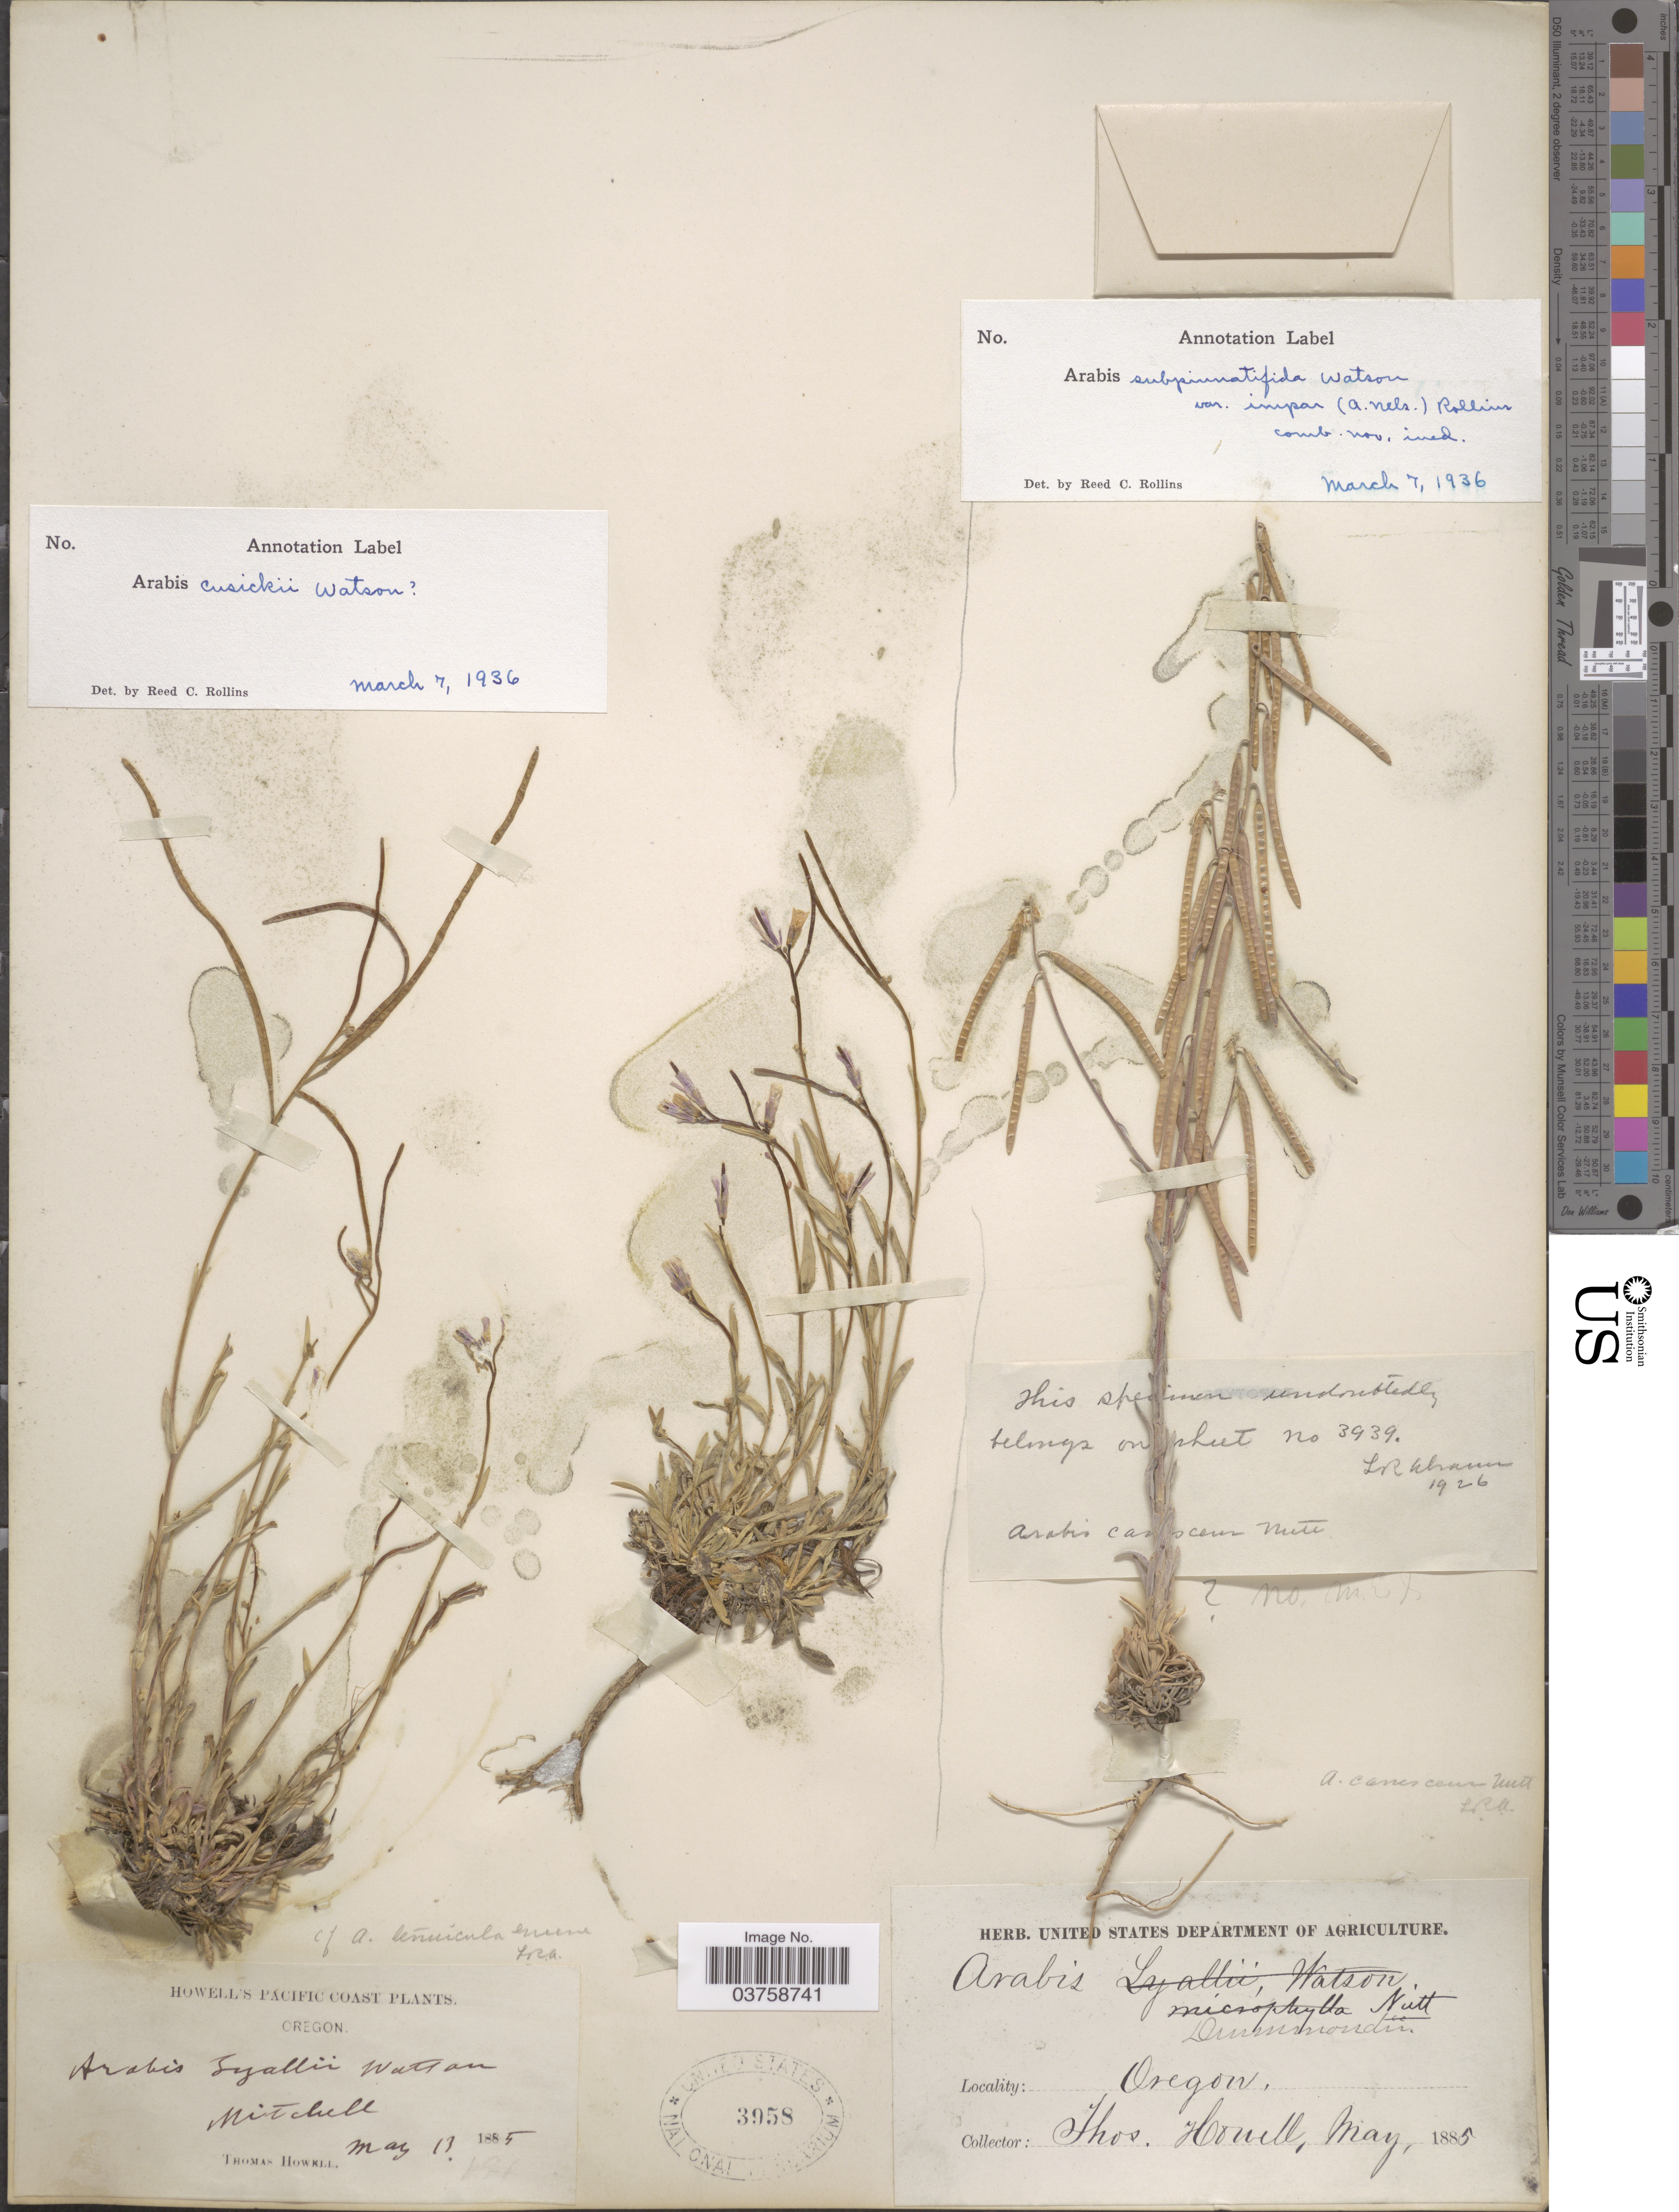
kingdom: Plantae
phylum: Tracheophyta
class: Magnoliopsida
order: Brassicales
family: Brassicaceae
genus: Arabis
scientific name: Arabis puberula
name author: Nutt.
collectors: T. Howell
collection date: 1885-05-13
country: United States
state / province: Oregon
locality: Pacific Coast. Mitchell.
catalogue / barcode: US 3958